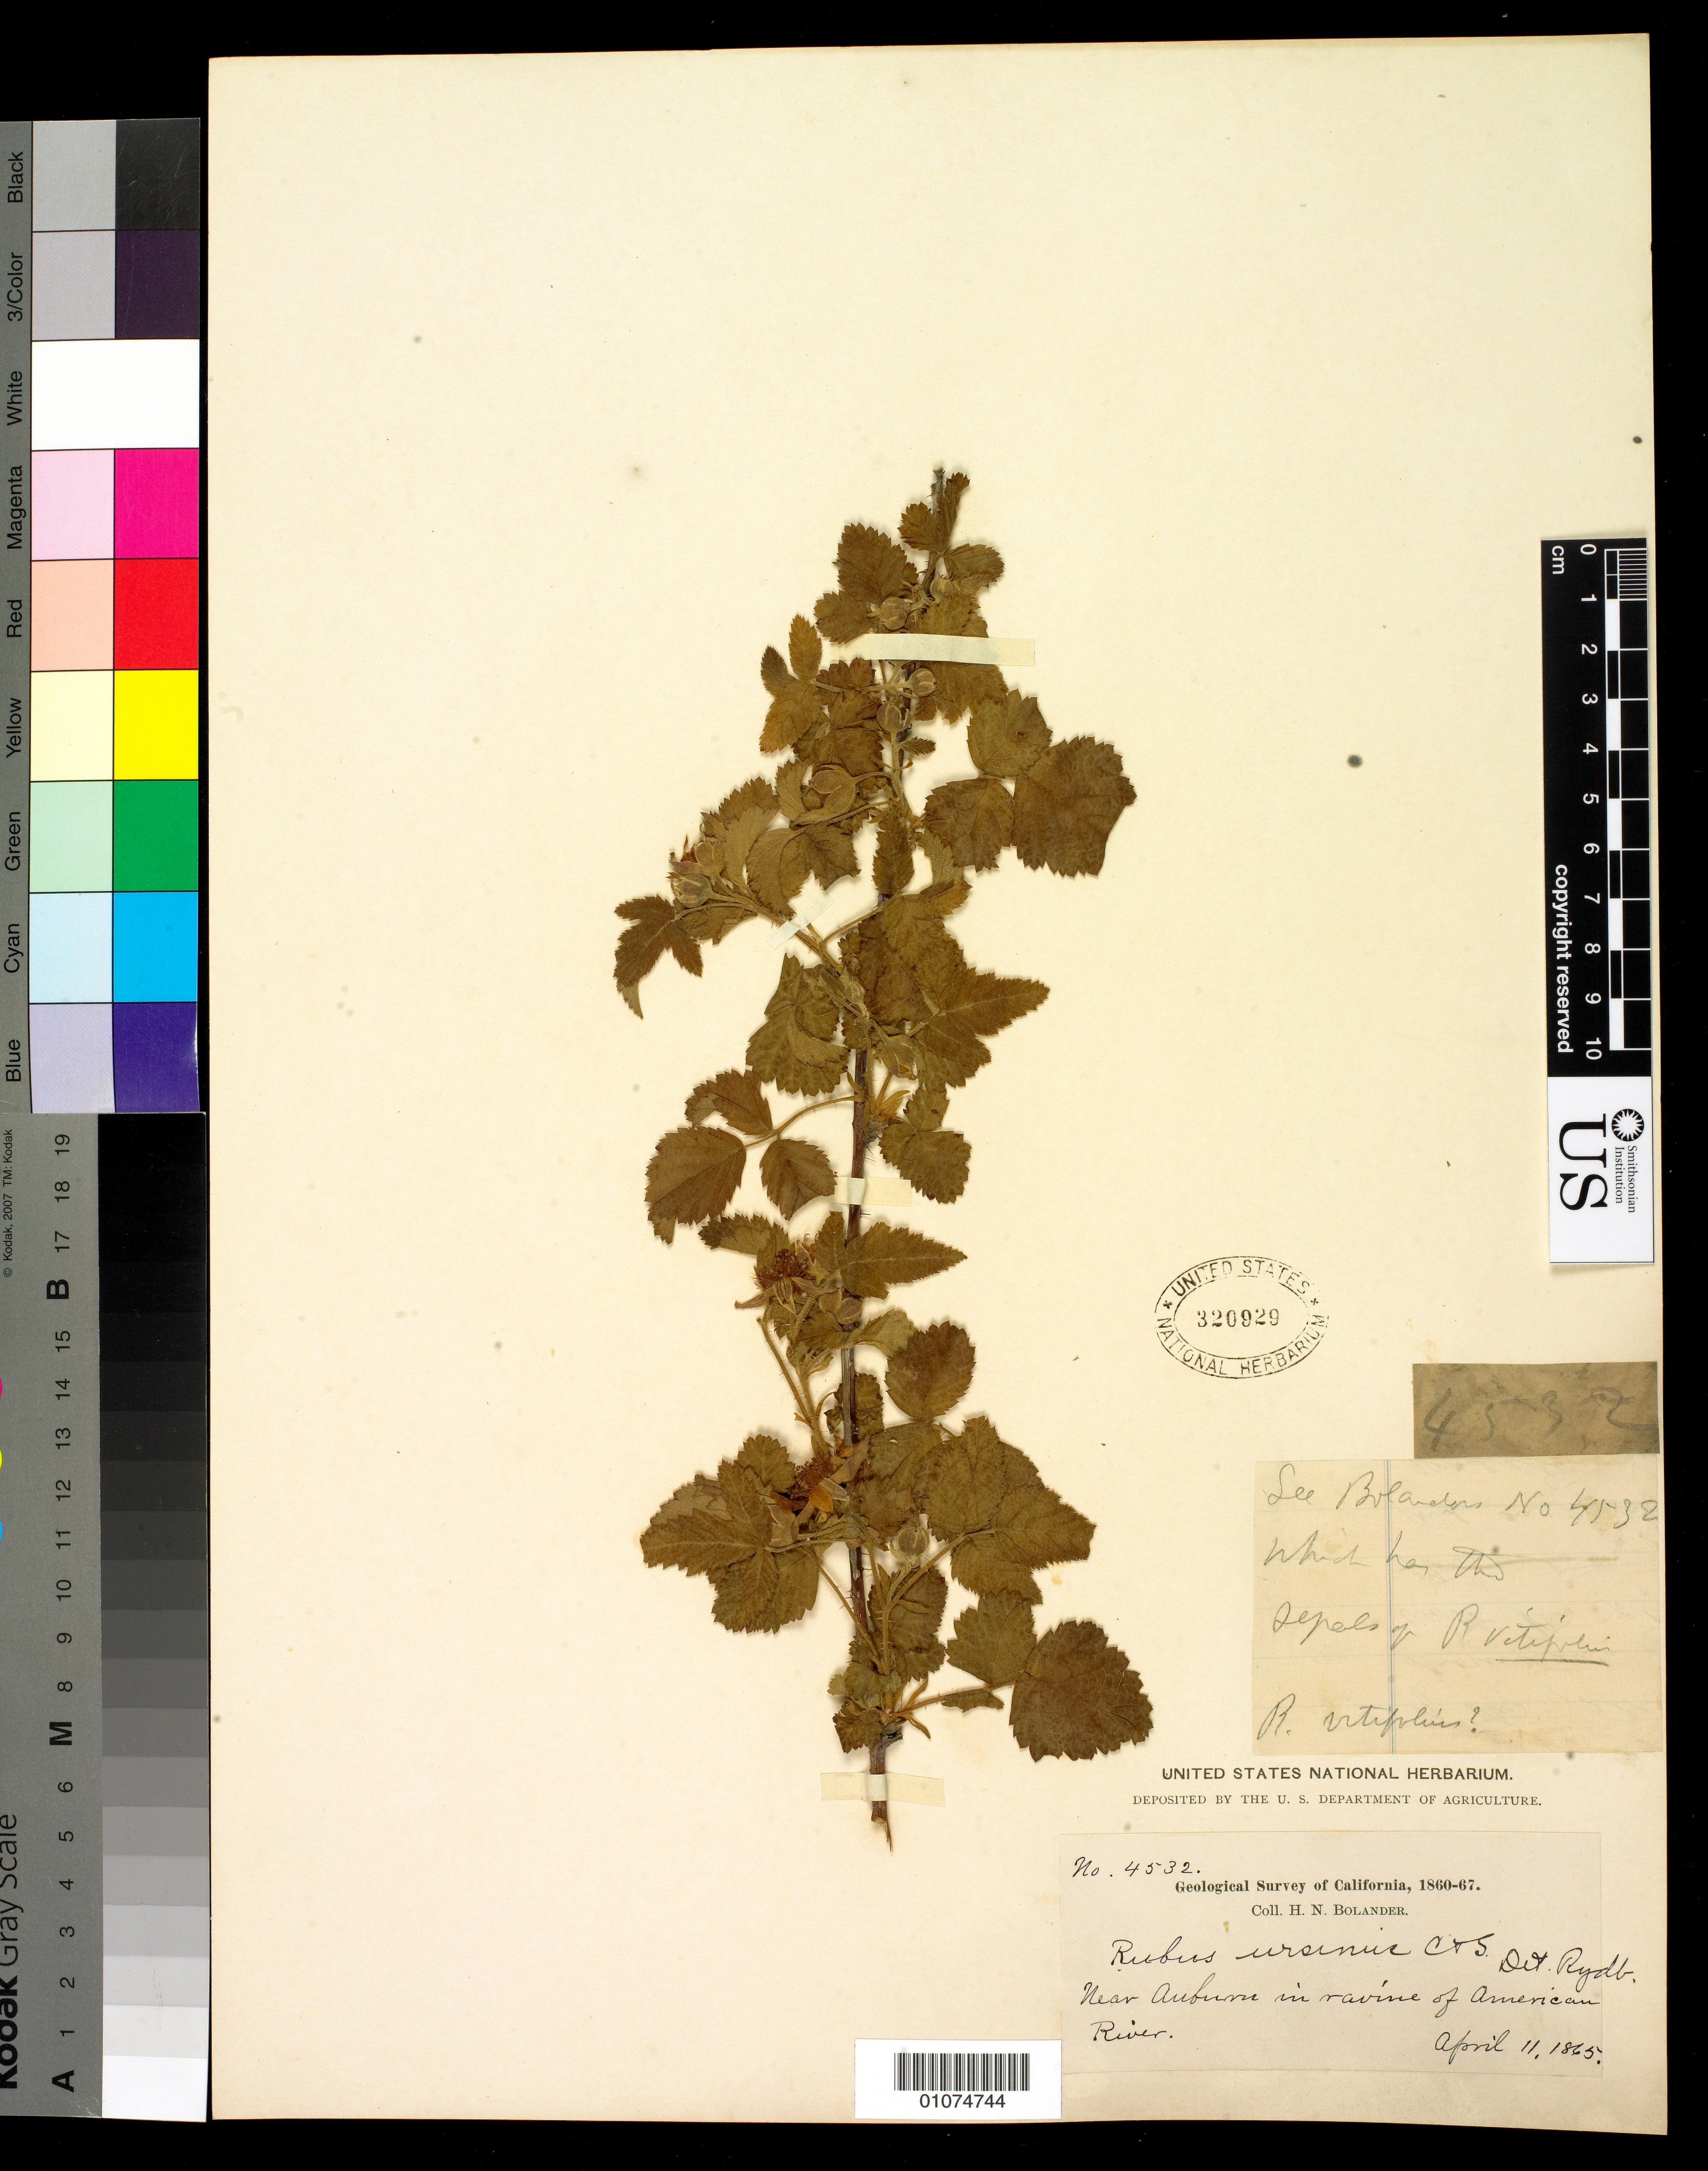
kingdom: Plantae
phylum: Tracheophyta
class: Magnoliopsida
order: Rosales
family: Rosaceae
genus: Rubus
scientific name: Rubus ursinus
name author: (Schltdl.) Cham.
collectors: H. Bolander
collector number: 4532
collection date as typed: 11 Apr 1865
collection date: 1865-04-11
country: United States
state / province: California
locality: Near Auburn, in ravine of American river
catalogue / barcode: US 320929